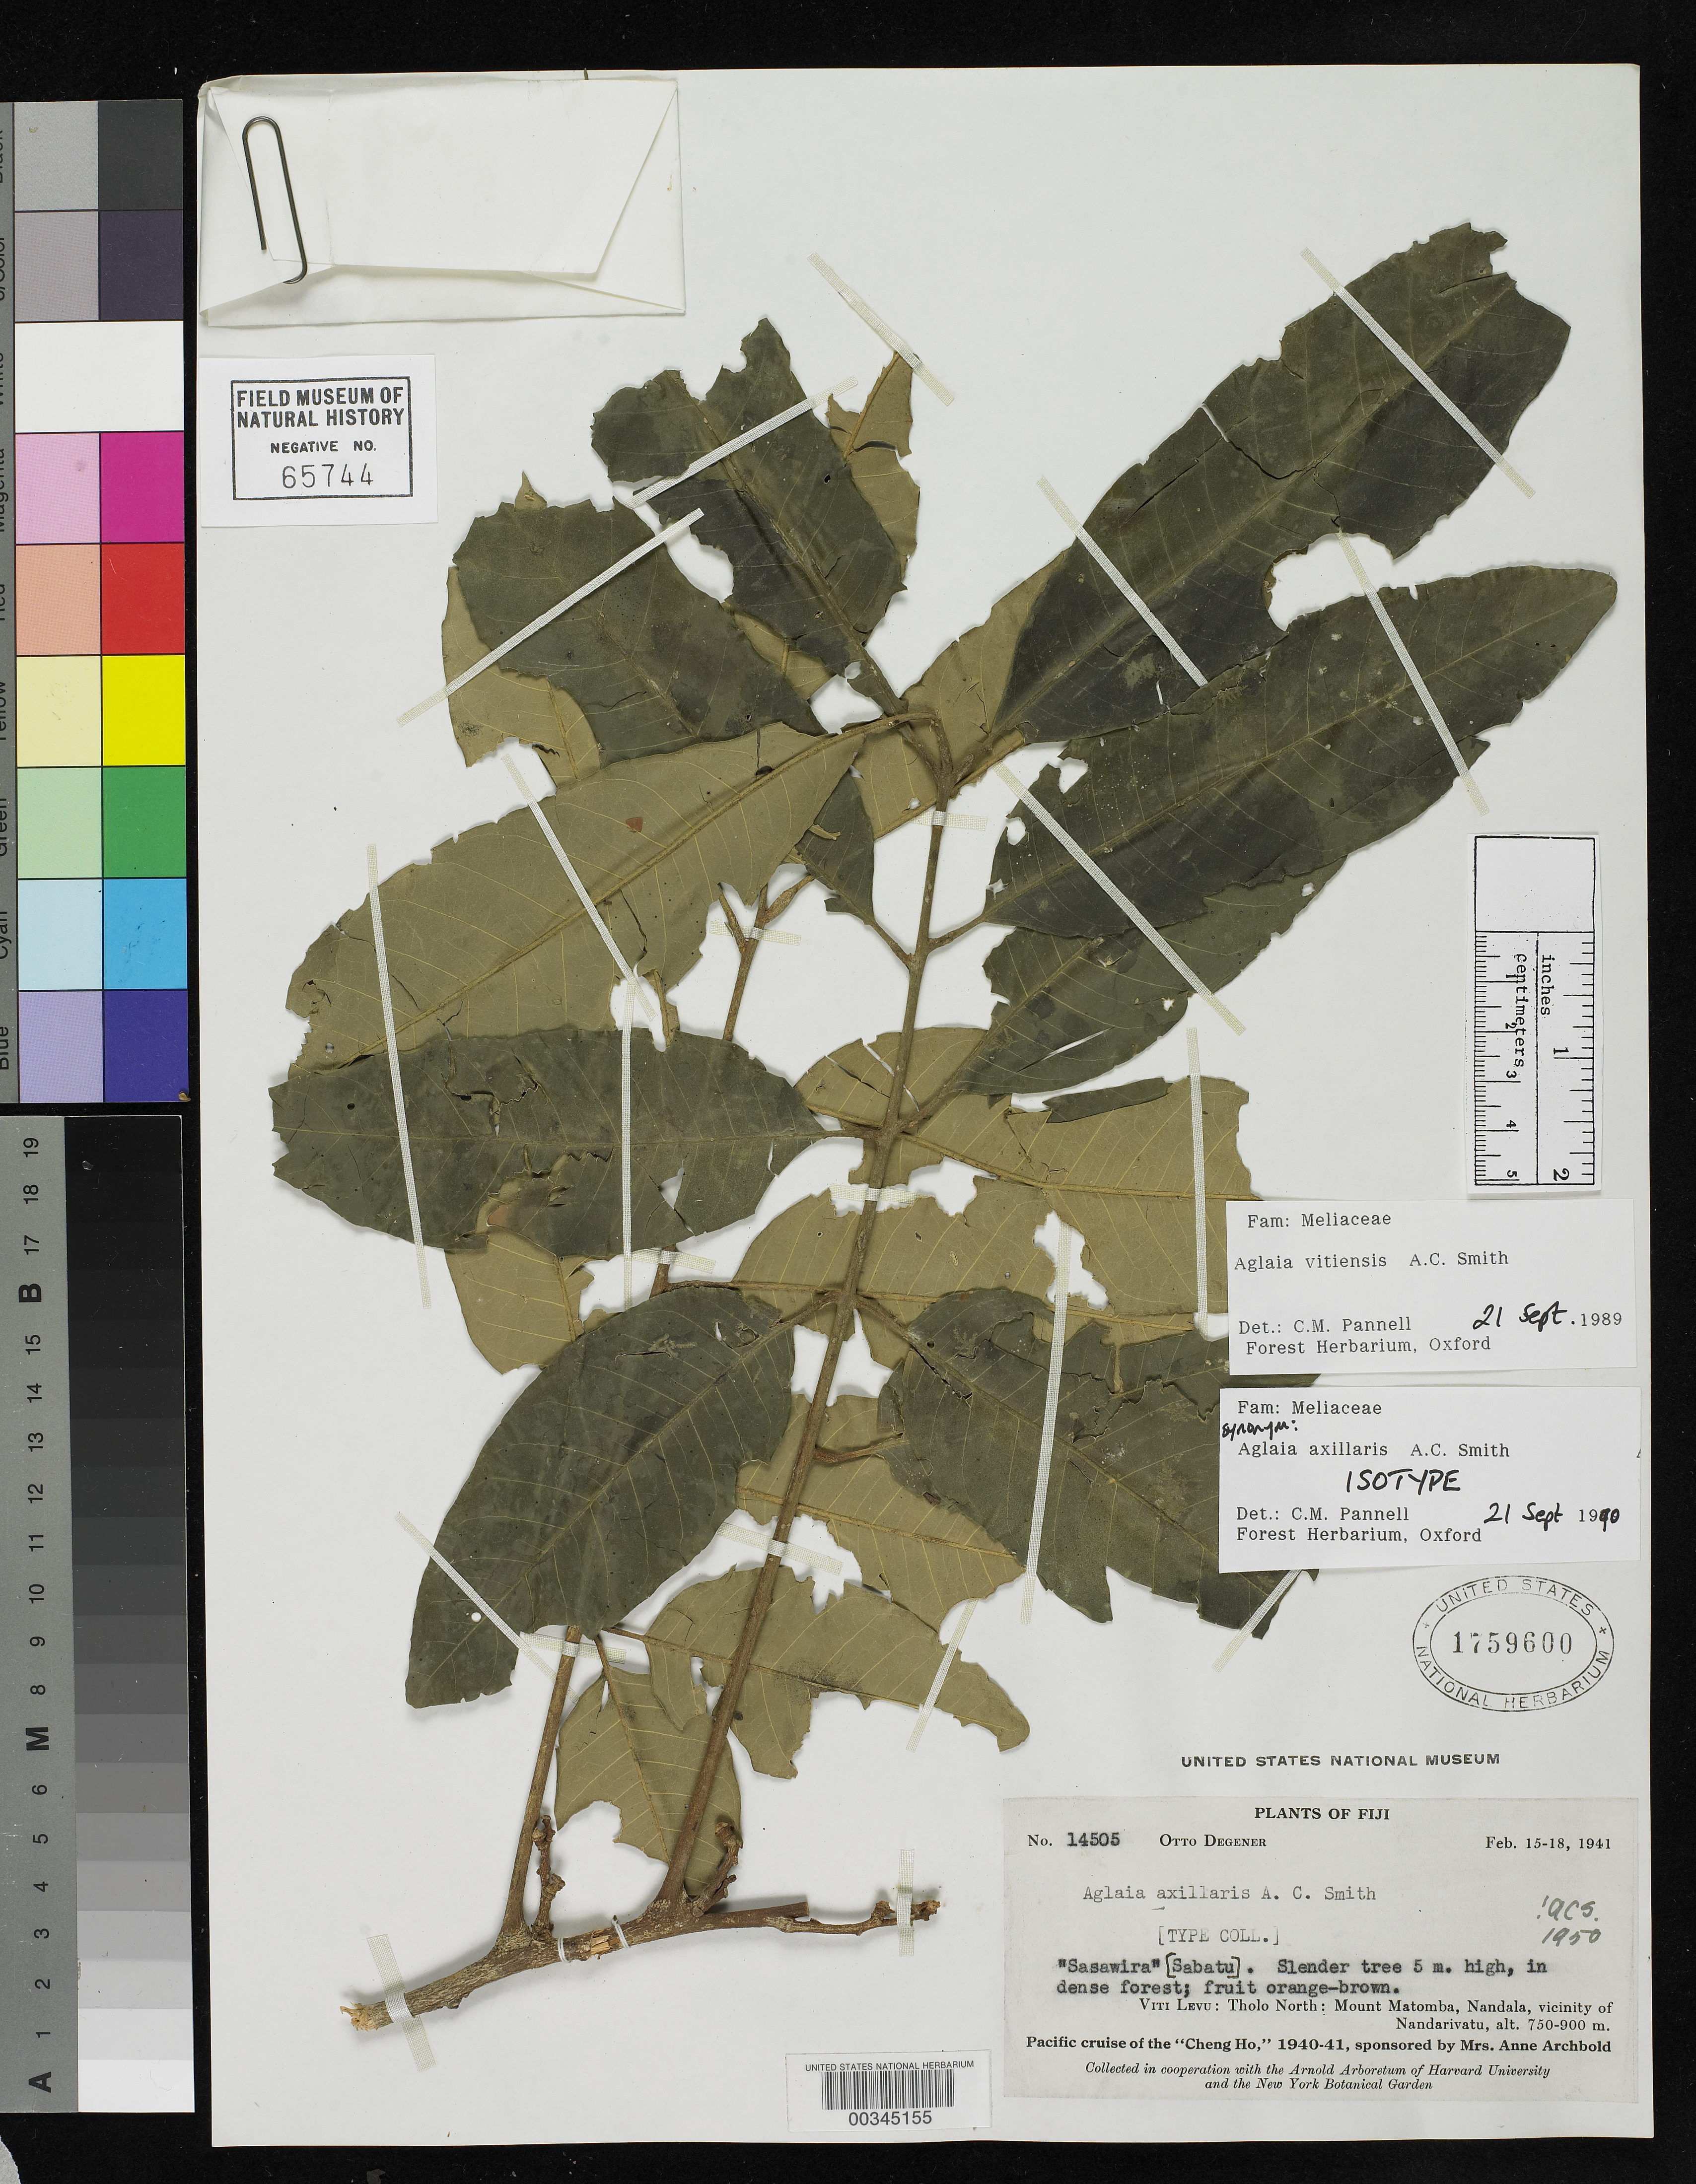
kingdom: Plantae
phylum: Tracheophyta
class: Magnoliopsida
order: Sapindales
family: Meliaceae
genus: Aglaia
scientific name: Aglaia axillaris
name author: A.C. Sm.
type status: Isotype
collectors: O. Degener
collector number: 14505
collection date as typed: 15 Feb 1941 to 18 Feb 1941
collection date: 1941-02-15/1941-02-18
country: Fiji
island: Viti Levu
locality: Tholo north, mount matomba, nandala, vicinityof nandarivatu. [Viti Levu Group]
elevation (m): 750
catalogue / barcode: US 1759600